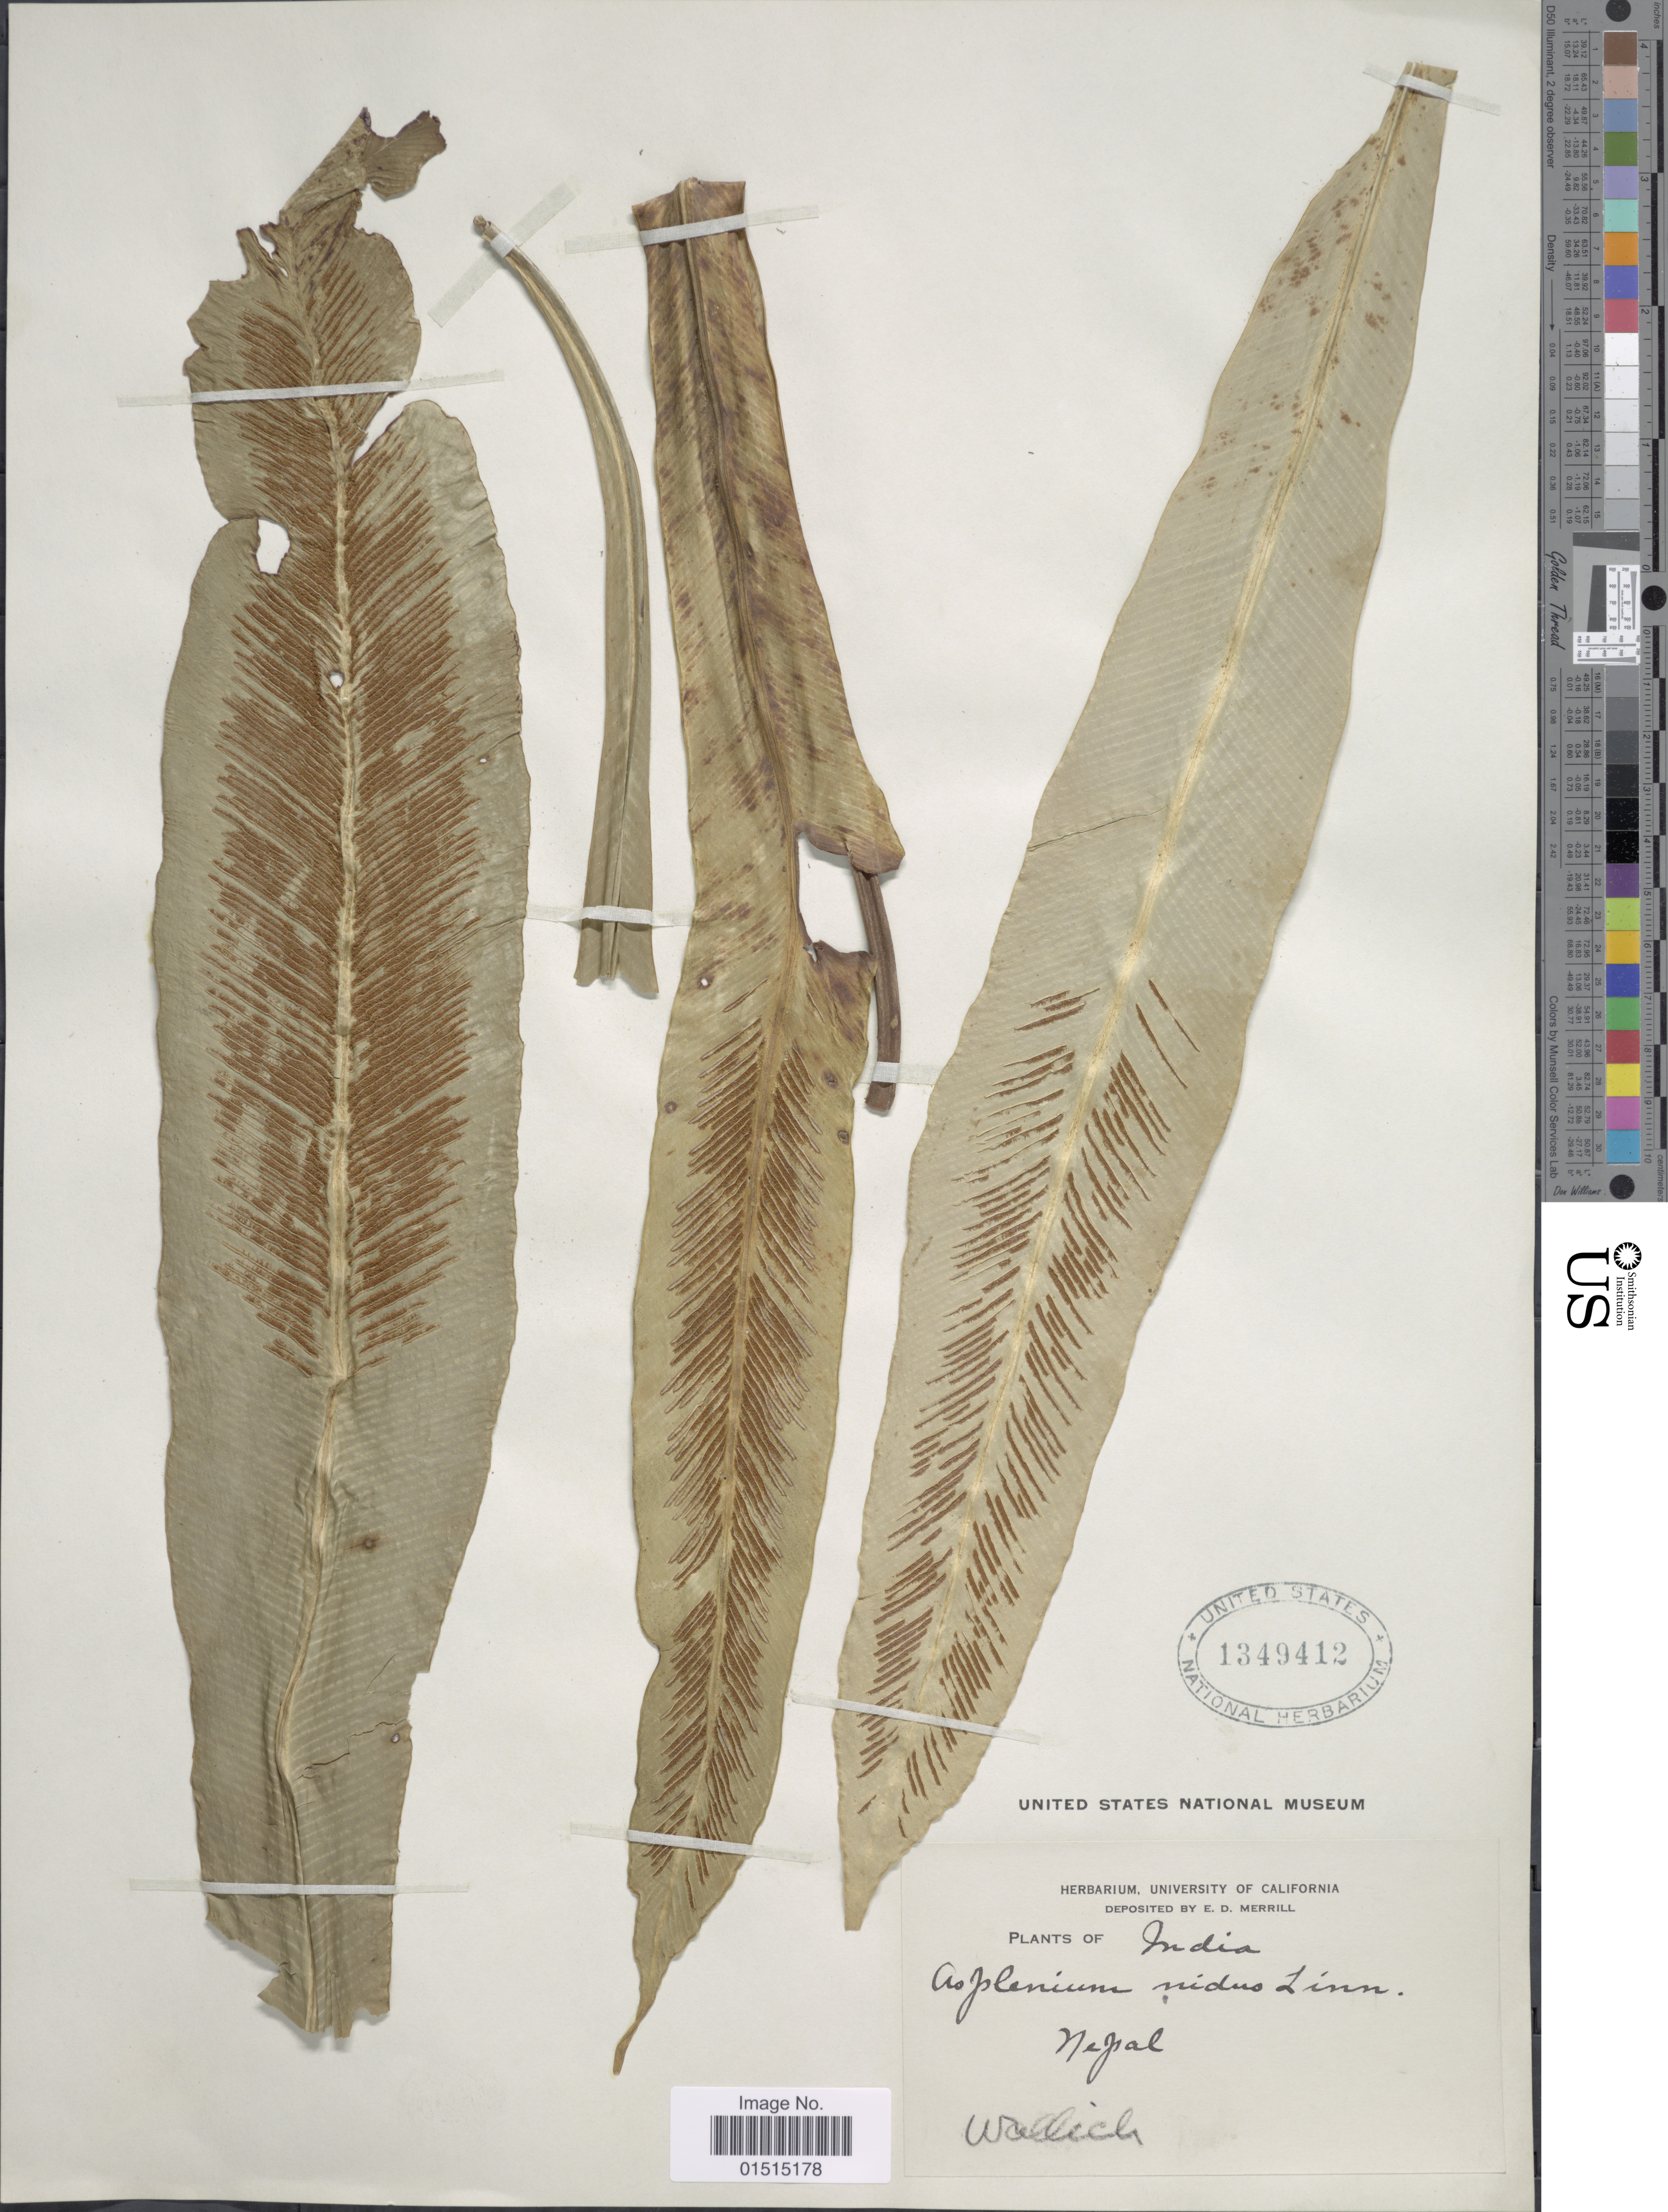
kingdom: Plantae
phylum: Tracheophyta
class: Polypodiopsida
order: Polypodiales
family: Aspleniaceae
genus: Asplenium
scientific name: Asplenium nidus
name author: L.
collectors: -- Wallich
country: Nepal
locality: India, Nepal.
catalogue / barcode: US 1349412